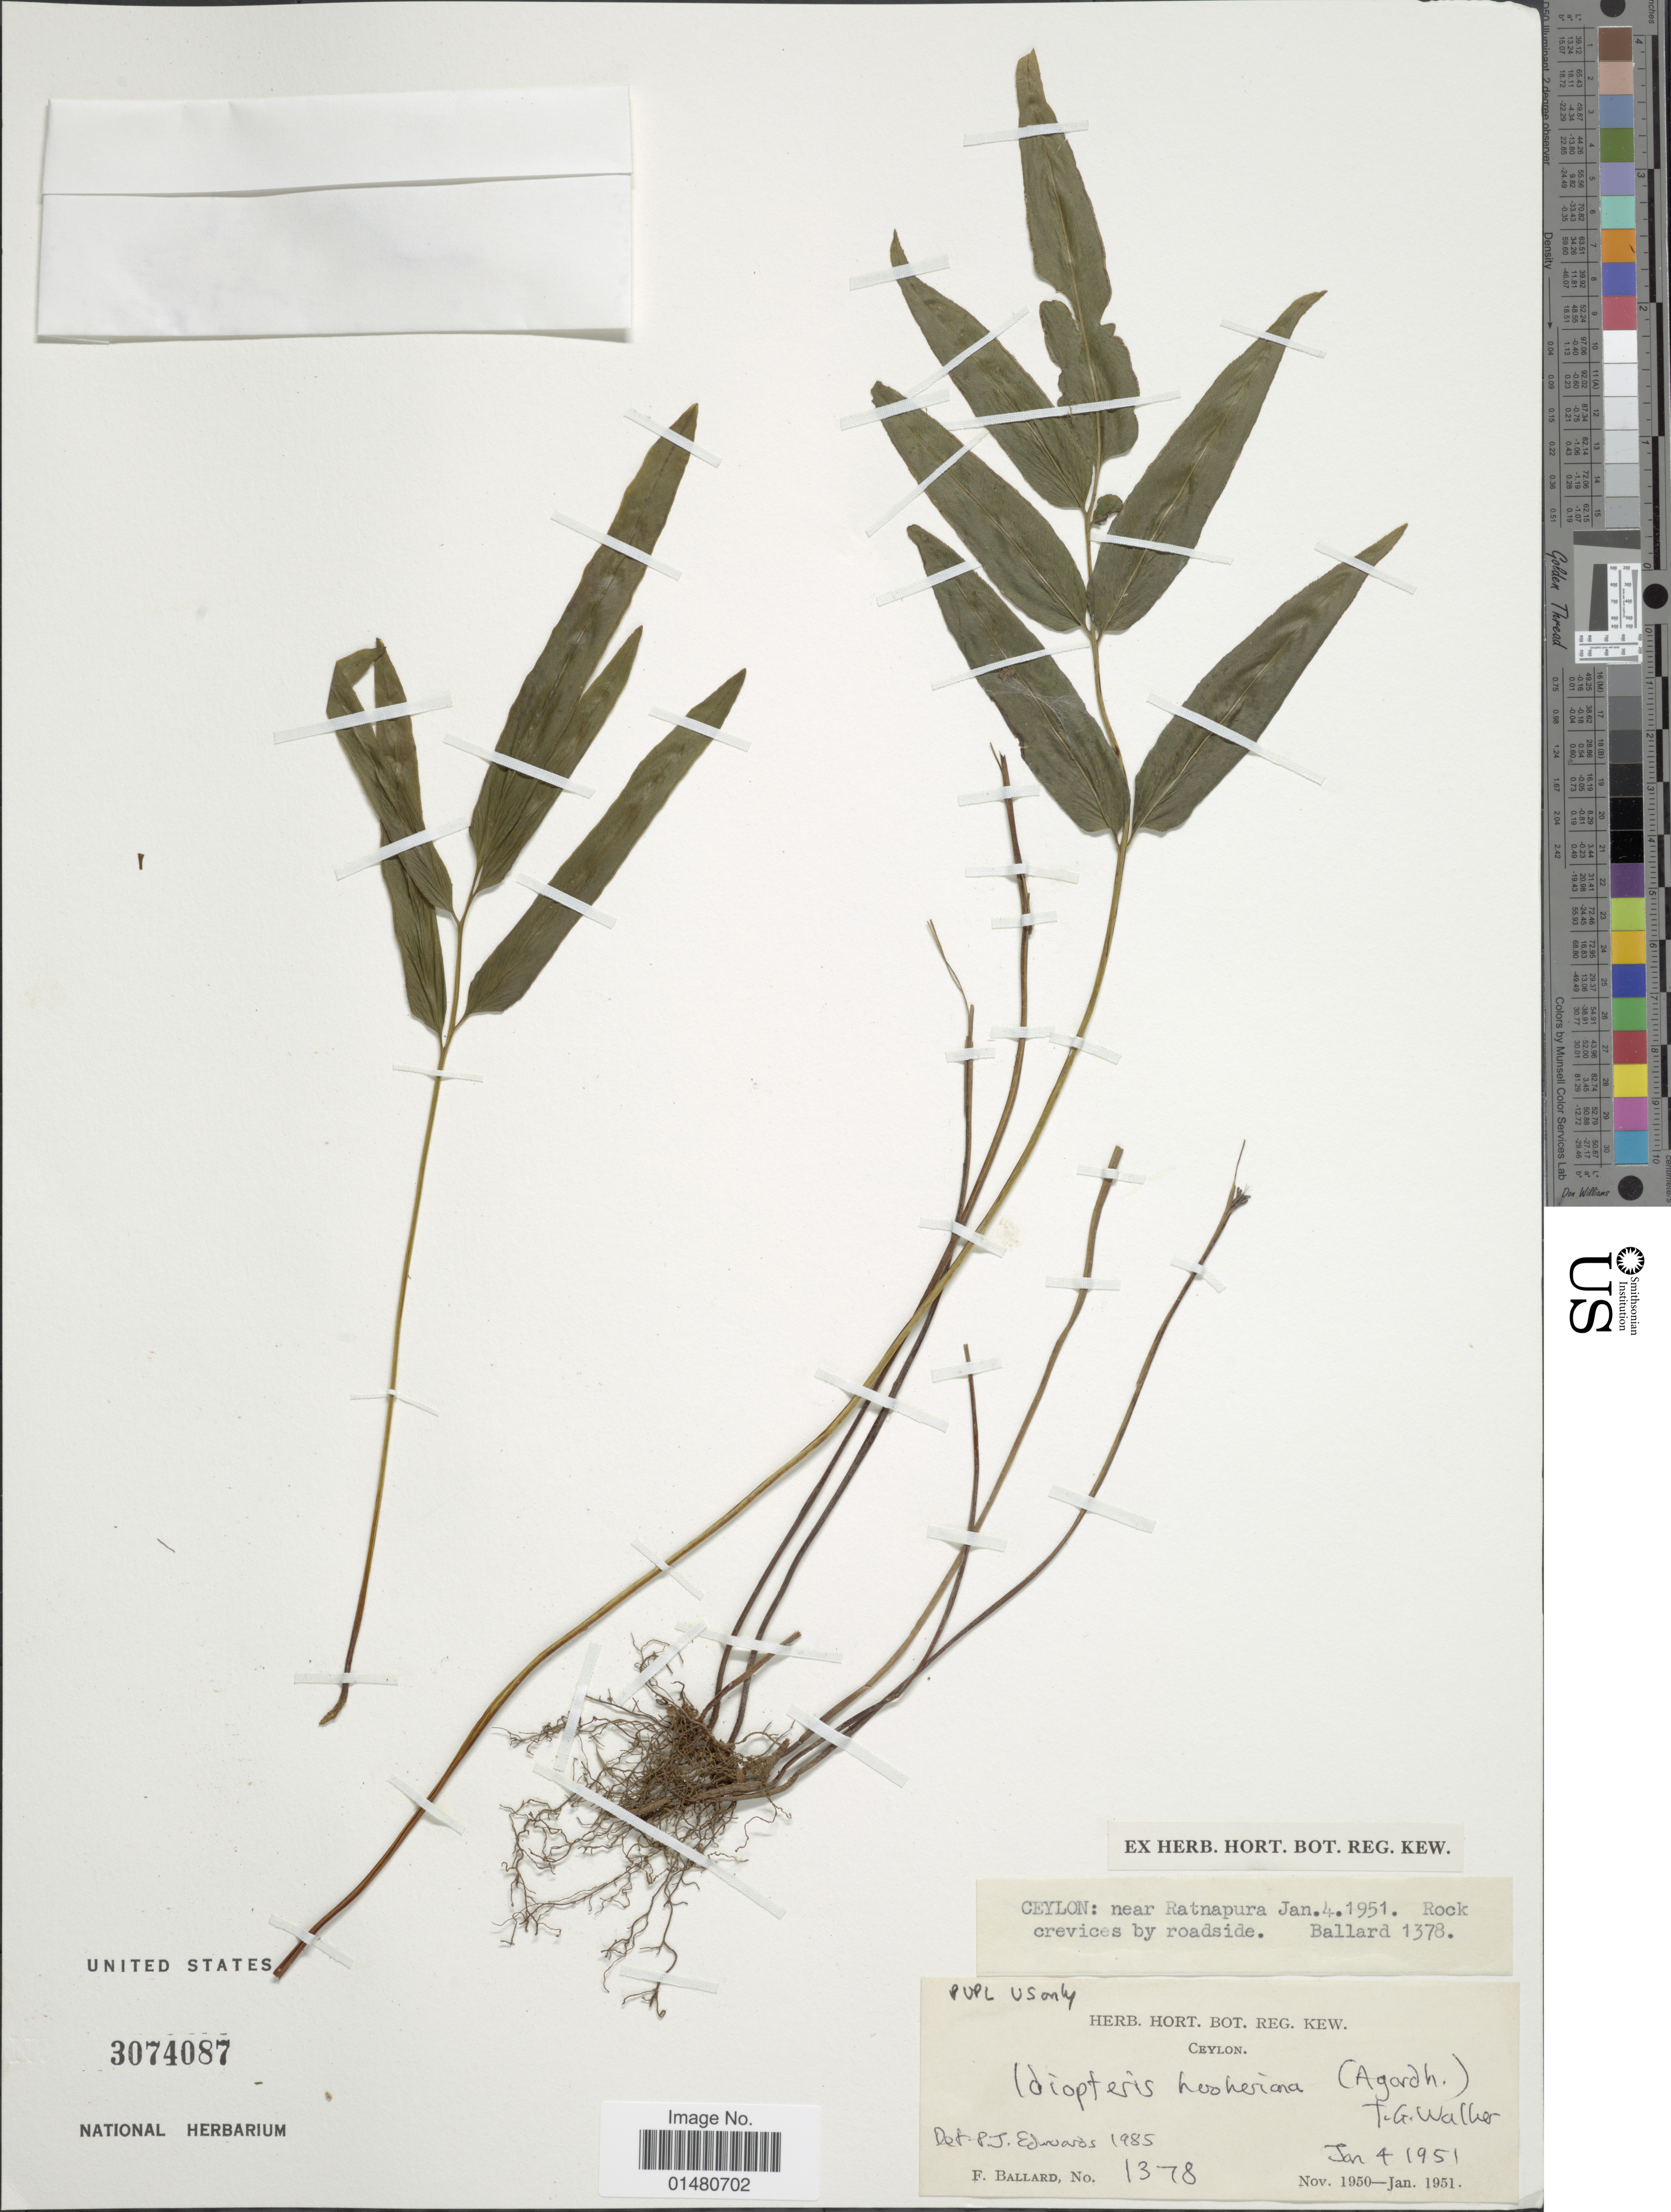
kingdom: Plantae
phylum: Tracheophyta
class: Polypodiopsida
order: Polypodiales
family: Pteridaceae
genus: Pteris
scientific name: Pteris hookeriana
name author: J. Agardh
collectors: F. Ballard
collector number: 1378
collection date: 1951-01-04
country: Sri Lanka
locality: Ceylon: near Ratnapura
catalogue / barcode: US 3074087